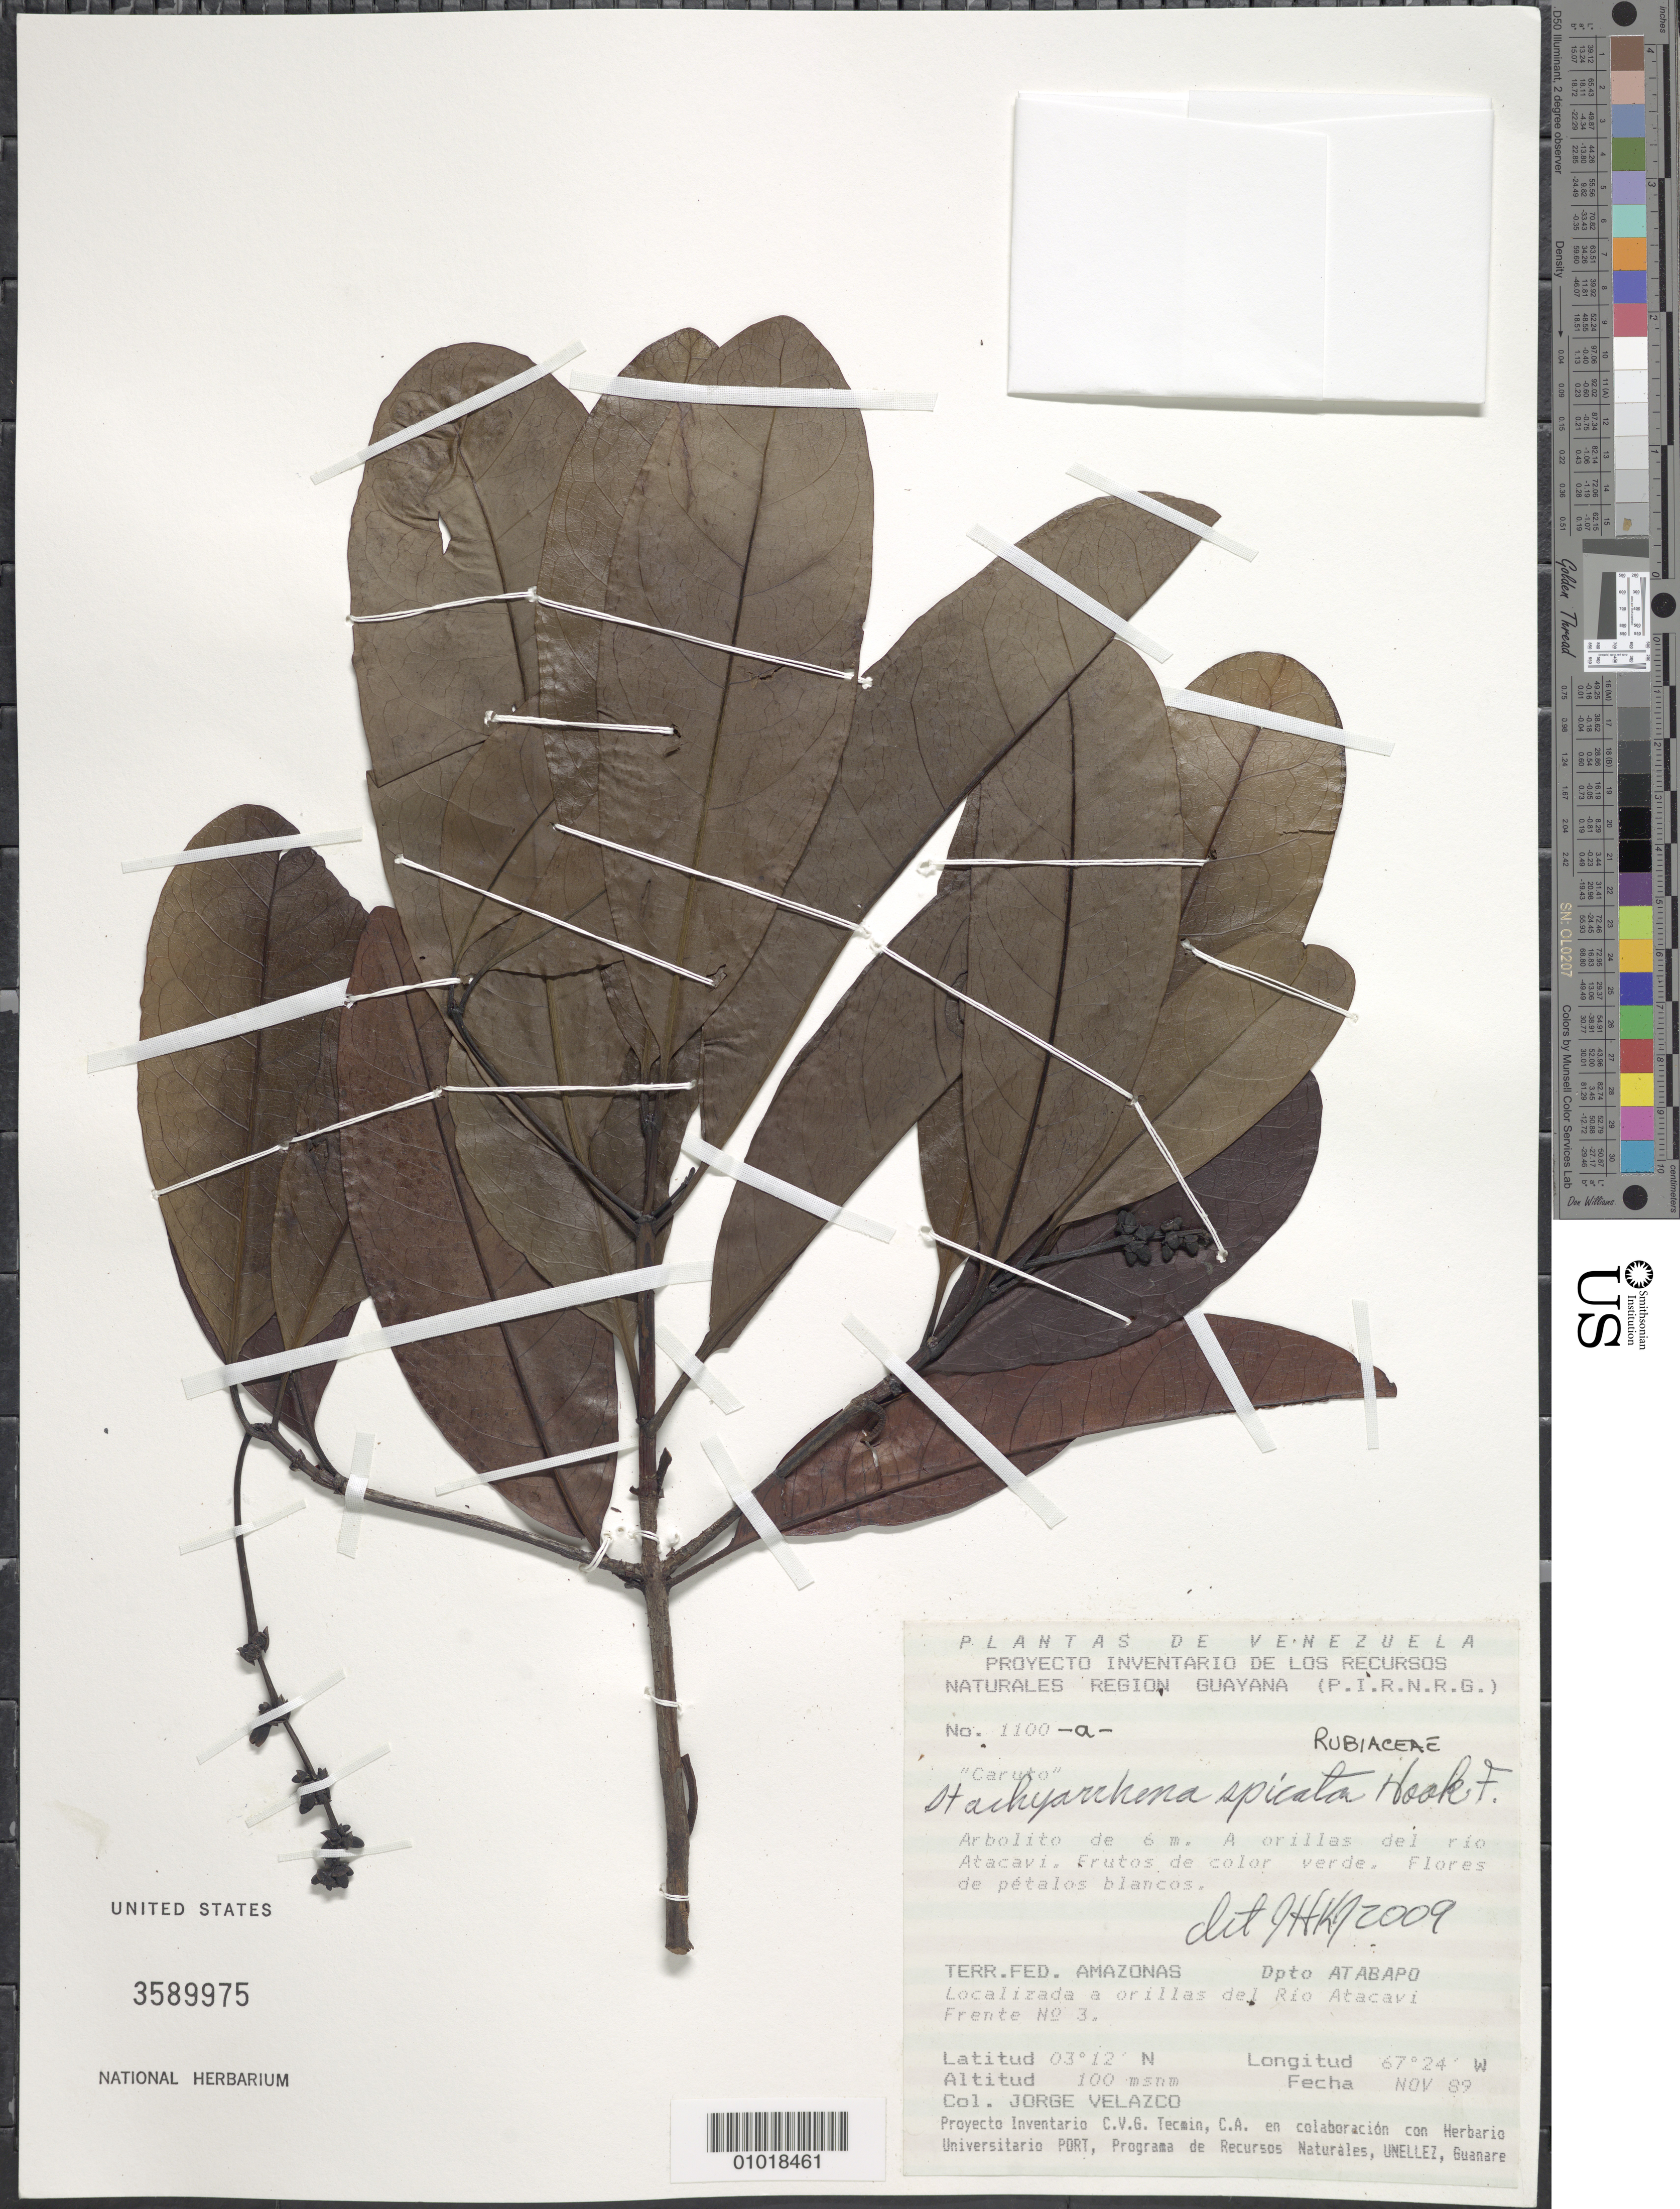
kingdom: Plantae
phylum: Tracheophyta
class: Magnoliopsida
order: Gentianales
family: Rubiaceae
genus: Stachyarrhena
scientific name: Stachyarrhena spicata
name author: Hook. f.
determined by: Kirkbride, J. H.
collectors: J. Velazco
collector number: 1100 A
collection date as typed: Nov-89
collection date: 1989-11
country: Venezuela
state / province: Amazonas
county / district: Atabapo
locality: Frente No. 3. Rio Atacavi.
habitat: Orillas del rio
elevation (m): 100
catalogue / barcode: US 3589975